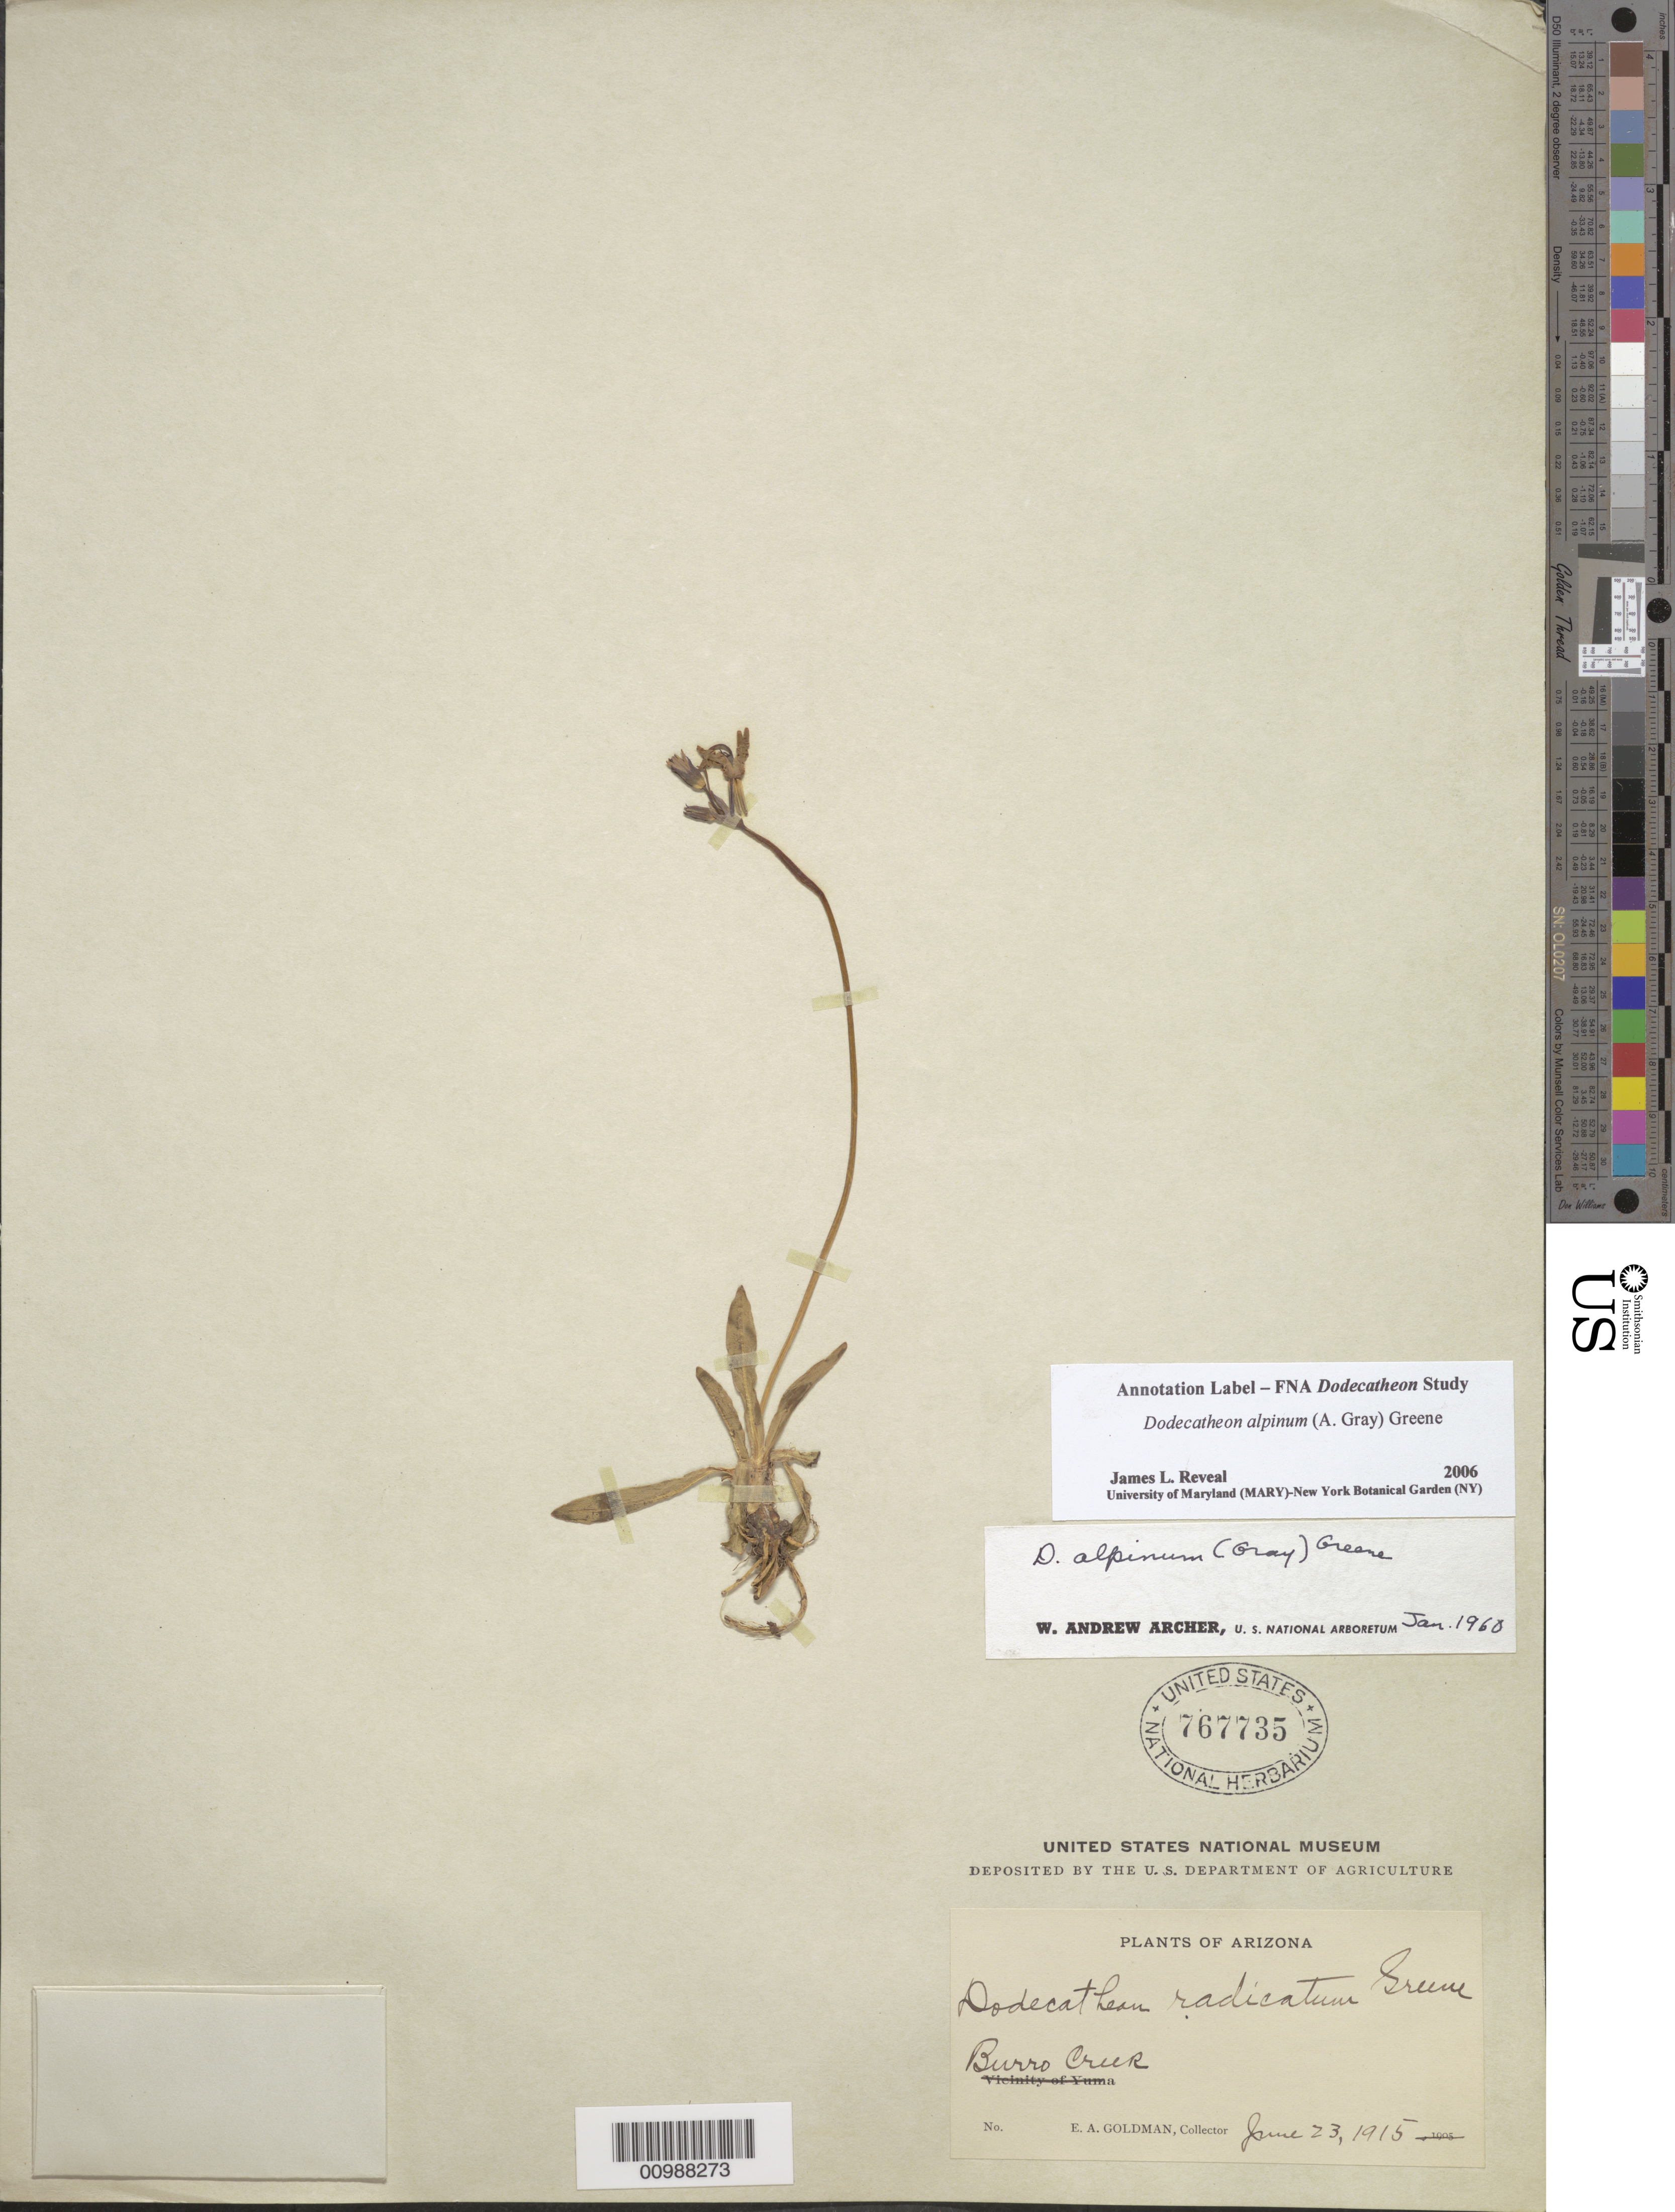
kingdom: Plantae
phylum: Tracheophyta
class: Magnoliopsida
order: Ericales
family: Primulaceae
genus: Dodecatheon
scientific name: Dodecatheon alpinum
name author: (A. Gray) Greene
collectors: E. A. Goldman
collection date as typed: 23 Jun 1915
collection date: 1915-06-23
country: United States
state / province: Arizona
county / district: Yavapai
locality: Burro Creek.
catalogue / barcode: US 767735